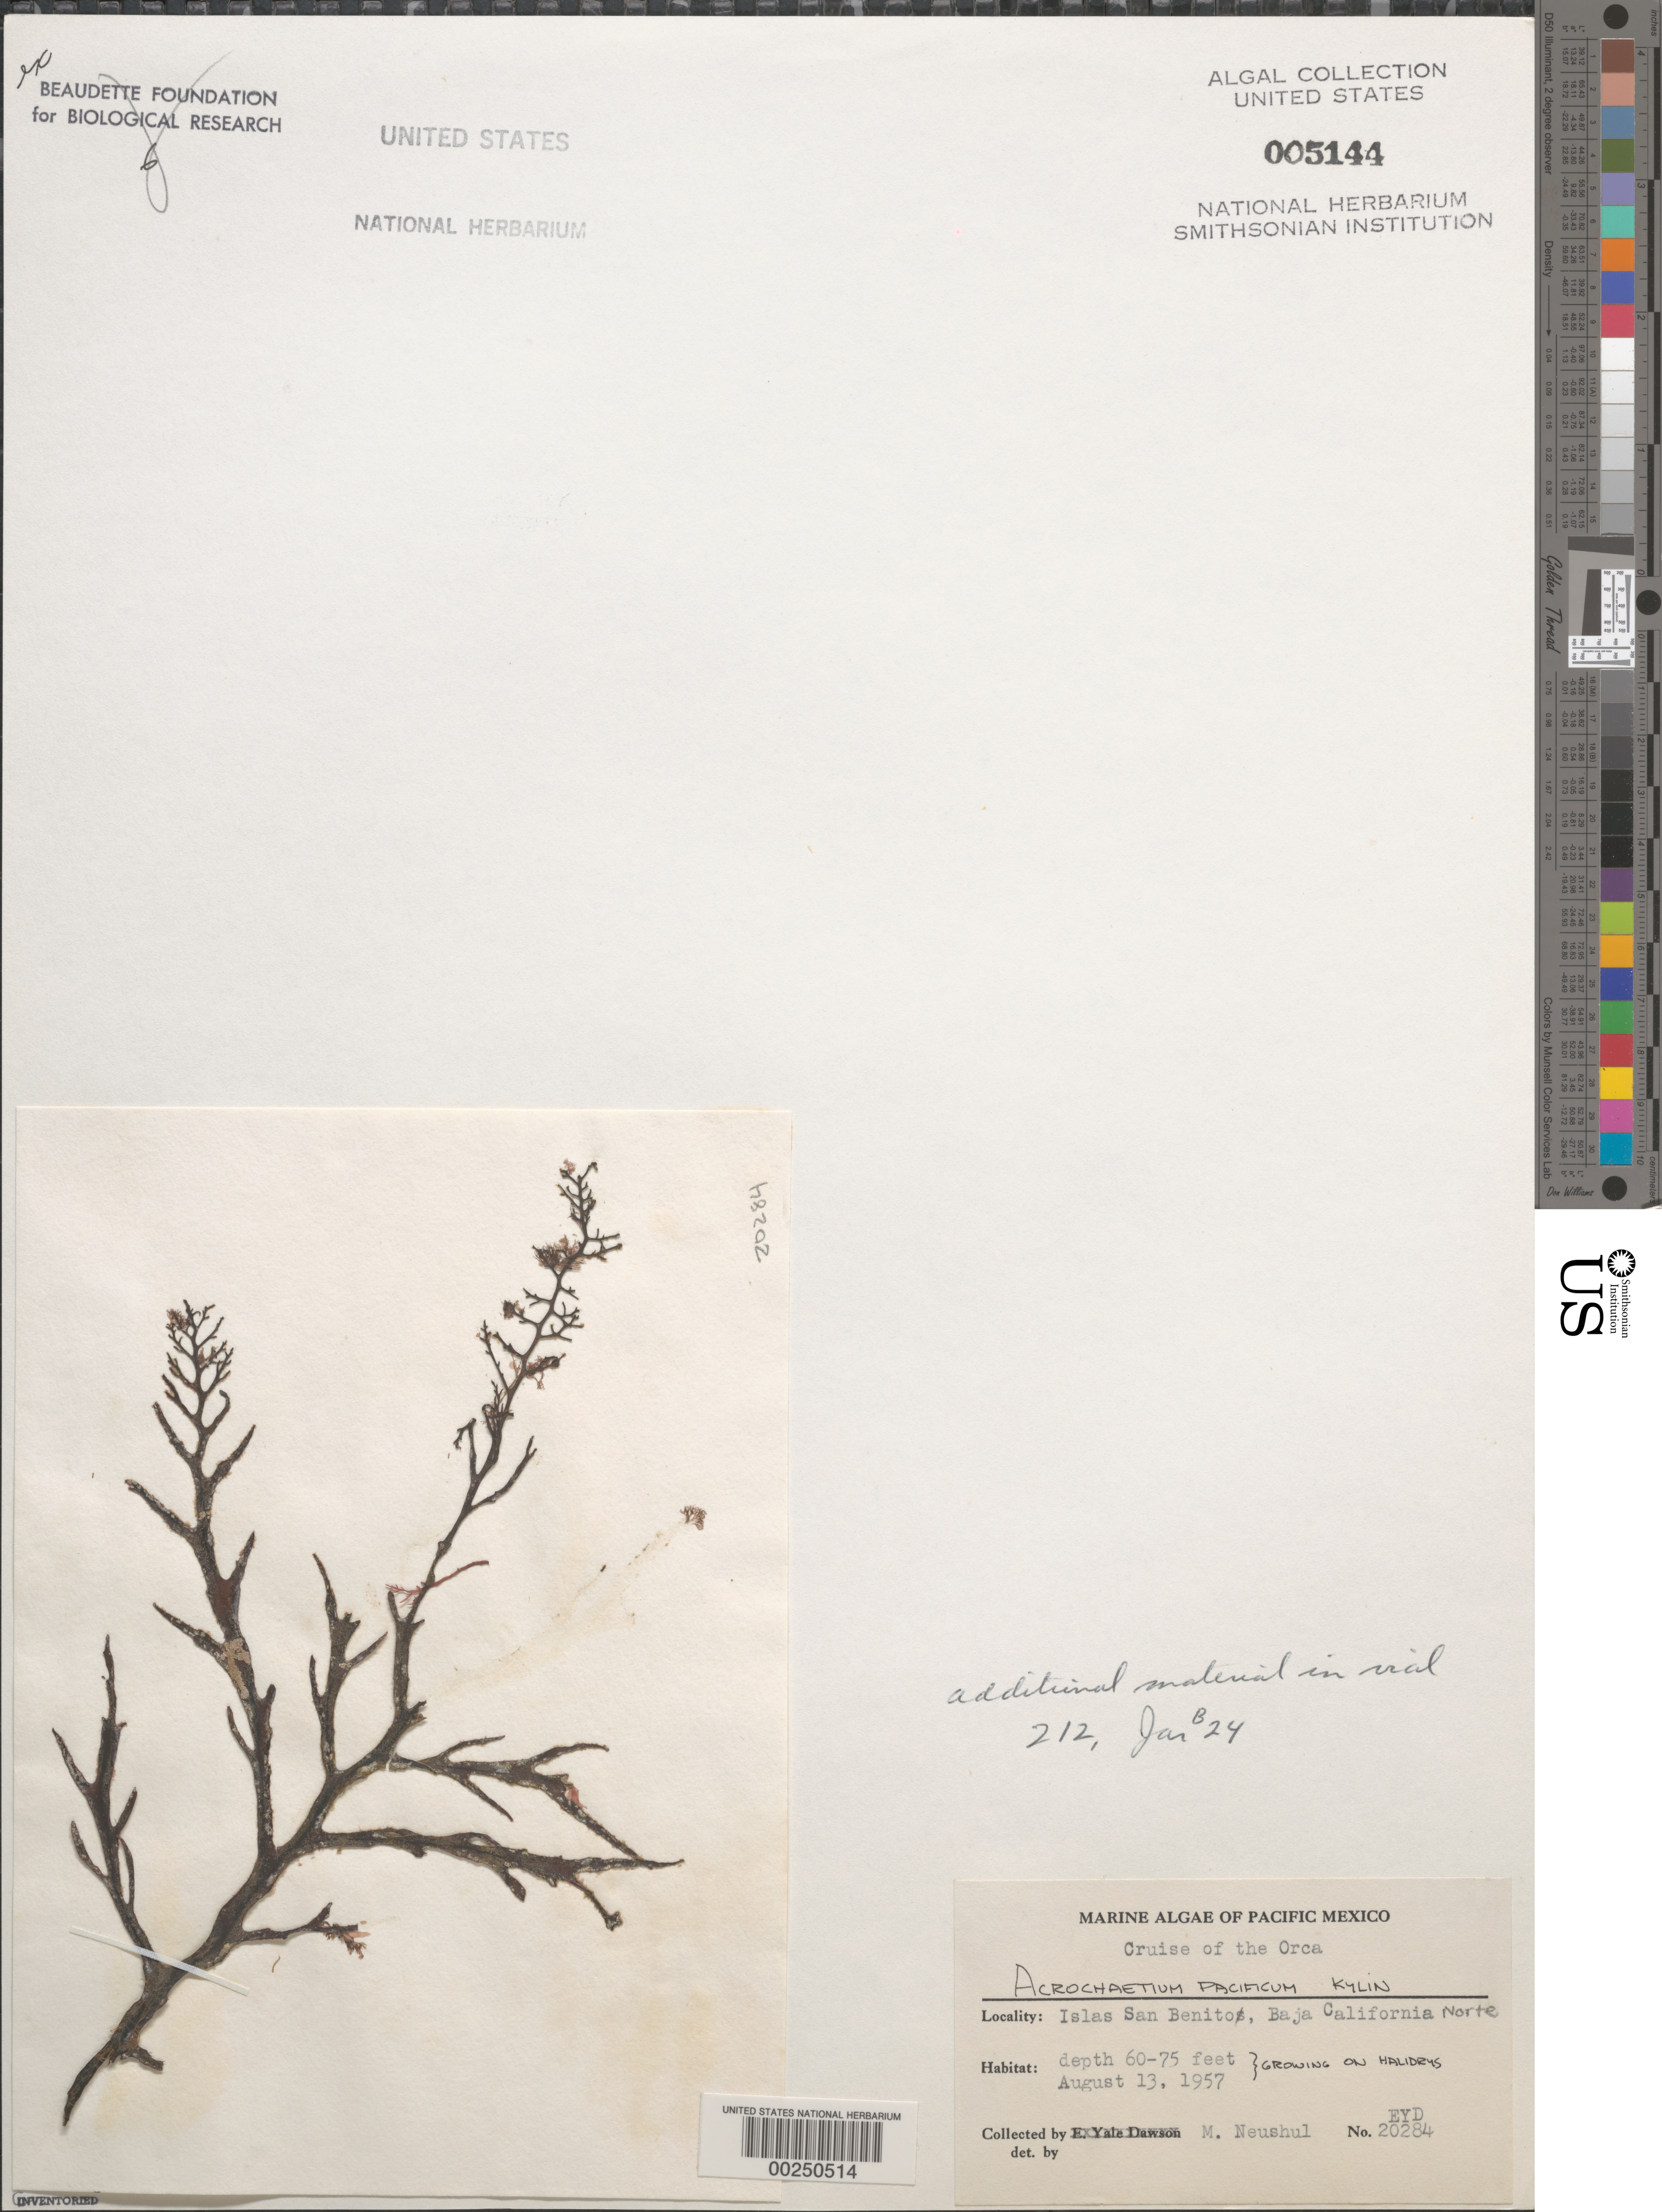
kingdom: Plantae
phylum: Rhodophyta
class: Florideophyceae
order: Acrochaetiales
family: Acrochaetiaceae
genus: Acrochaetium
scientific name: Acrochaetium pacificum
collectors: M. Neushul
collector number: EYD 20284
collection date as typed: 13 Aug 1957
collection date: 1957-08-13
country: Mexico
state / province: Baja California Norte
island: Islas San Benito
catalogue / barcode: US 5144